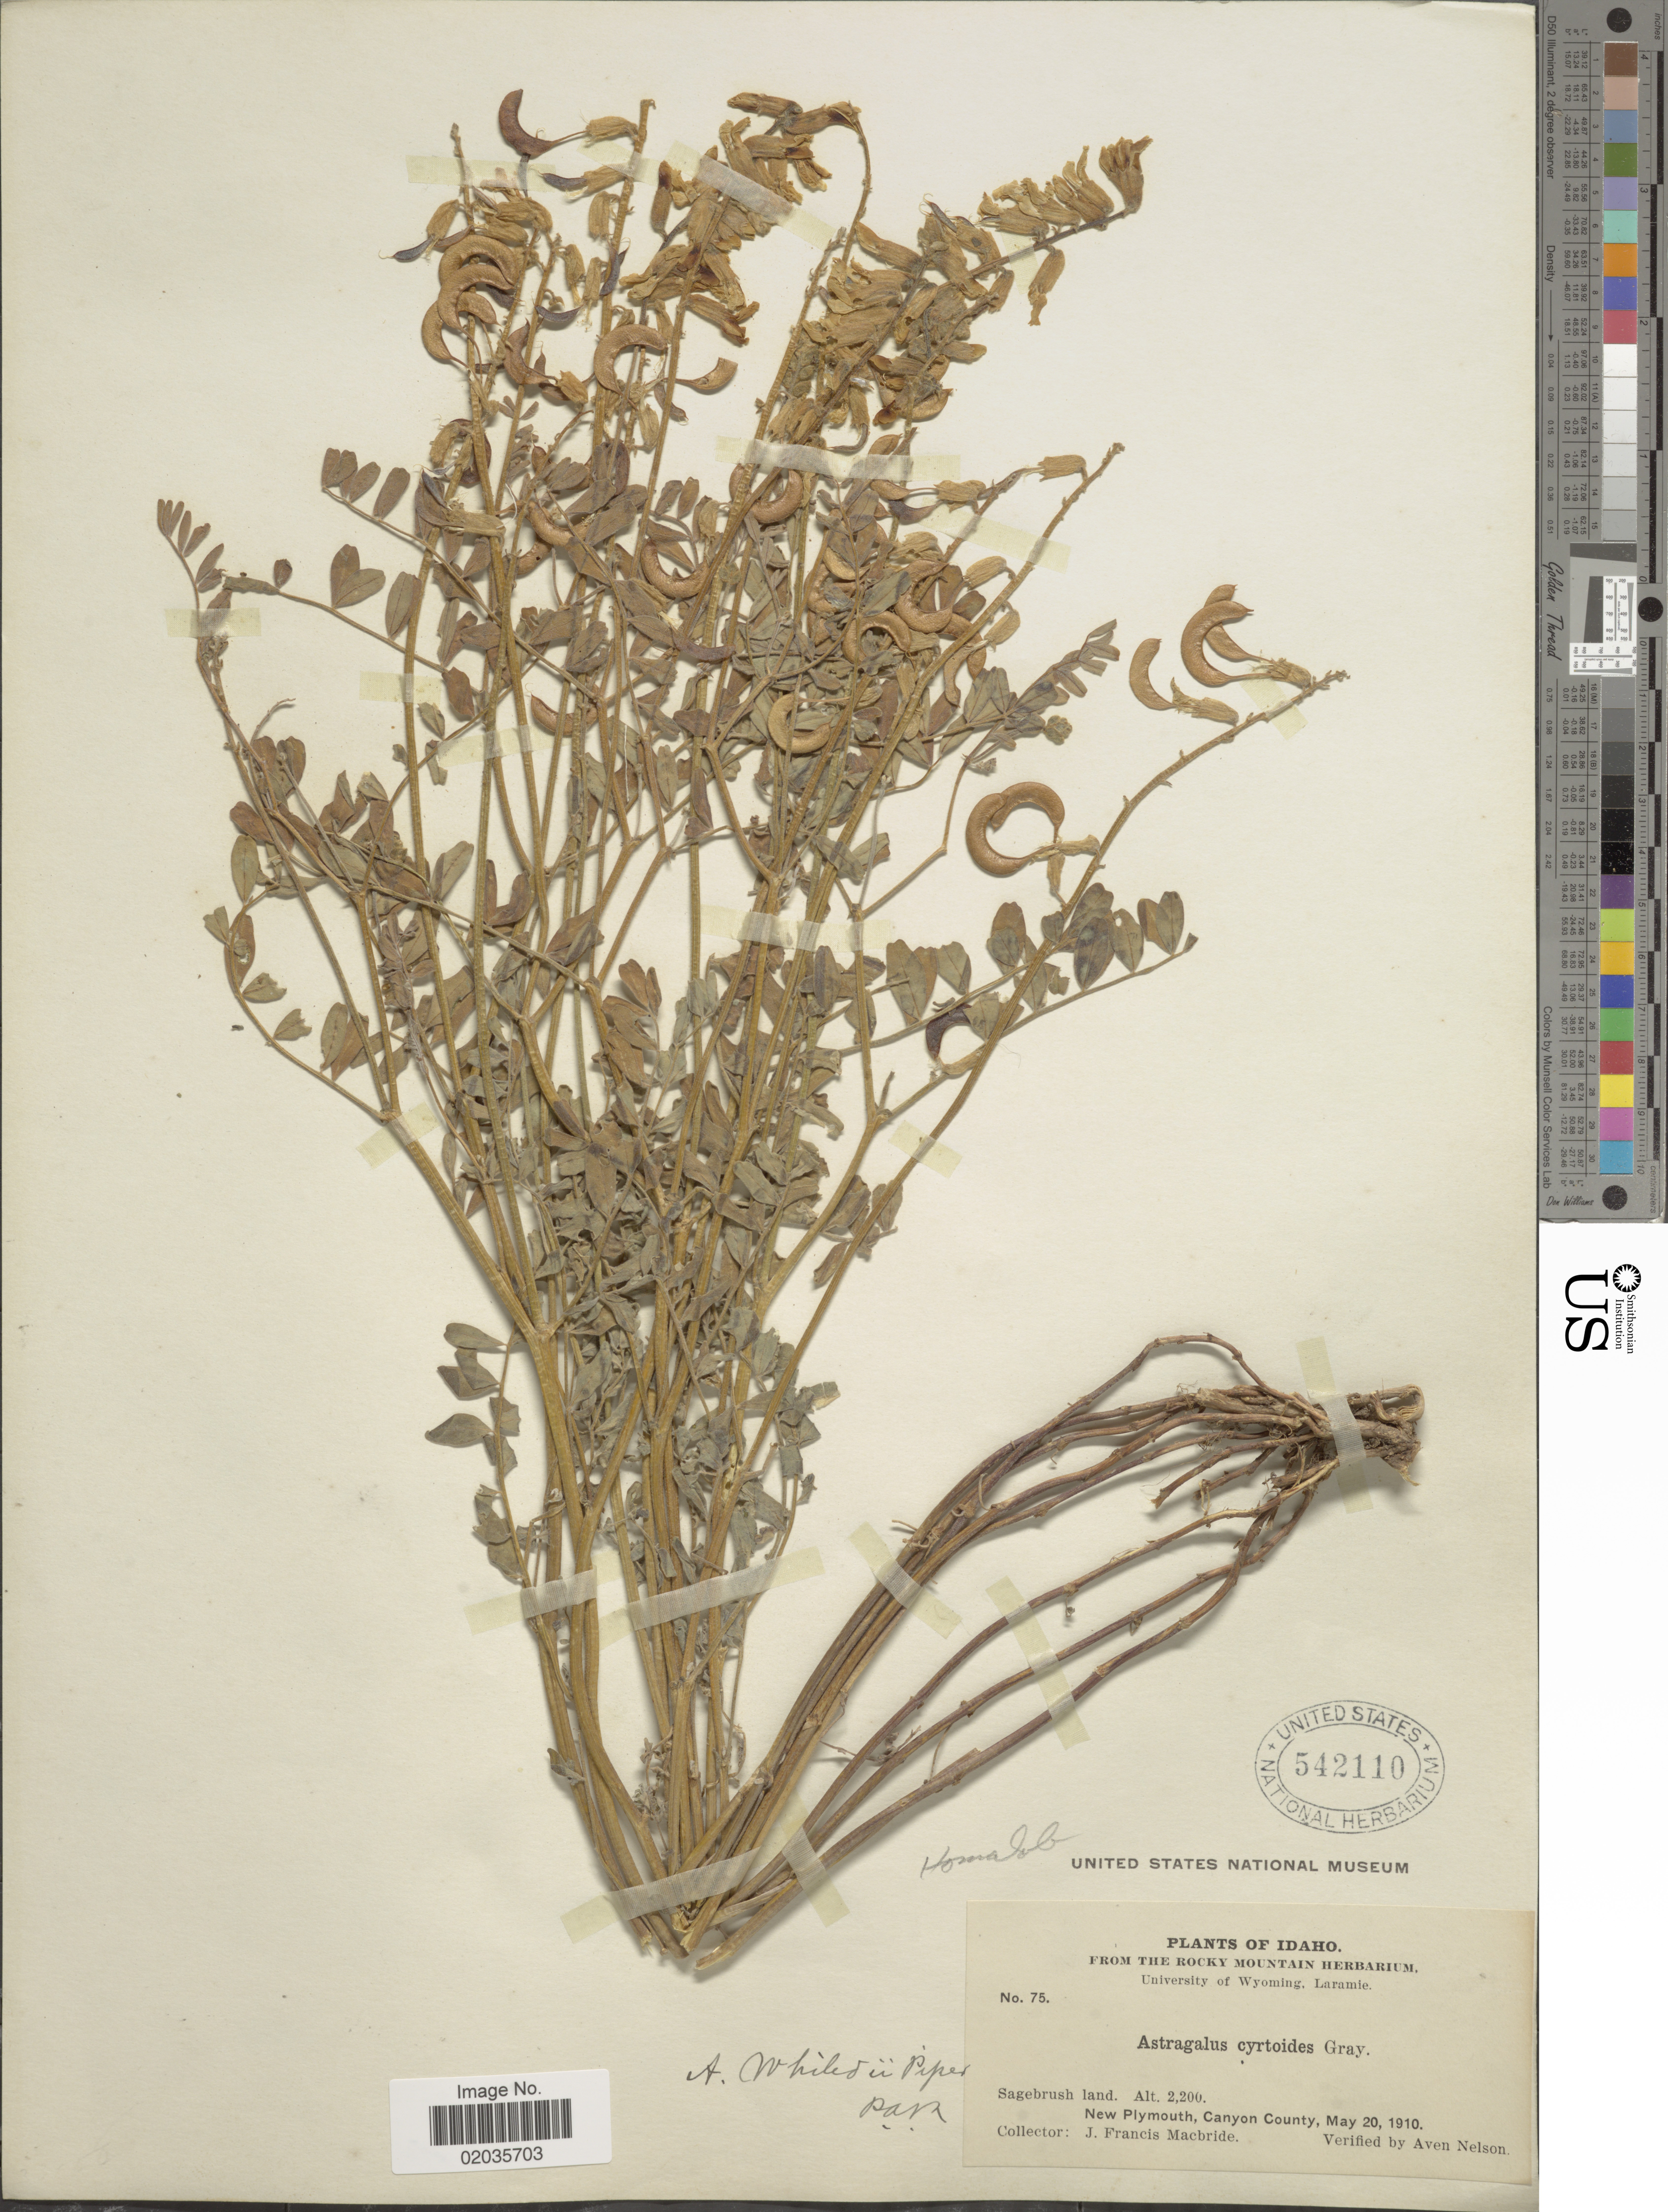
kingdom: Plantae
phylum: Tracheophyta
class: Magnoliopsida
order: Fabales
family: Fabaceae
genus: Astragalus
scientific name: Astragalus whitedii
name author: Piper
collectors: J. F. Macbride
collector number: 75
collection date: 1910-05-20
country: United States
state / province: Idaho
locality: Sagebrush land, New Plymouth, Canyon County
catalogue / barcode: US 542110